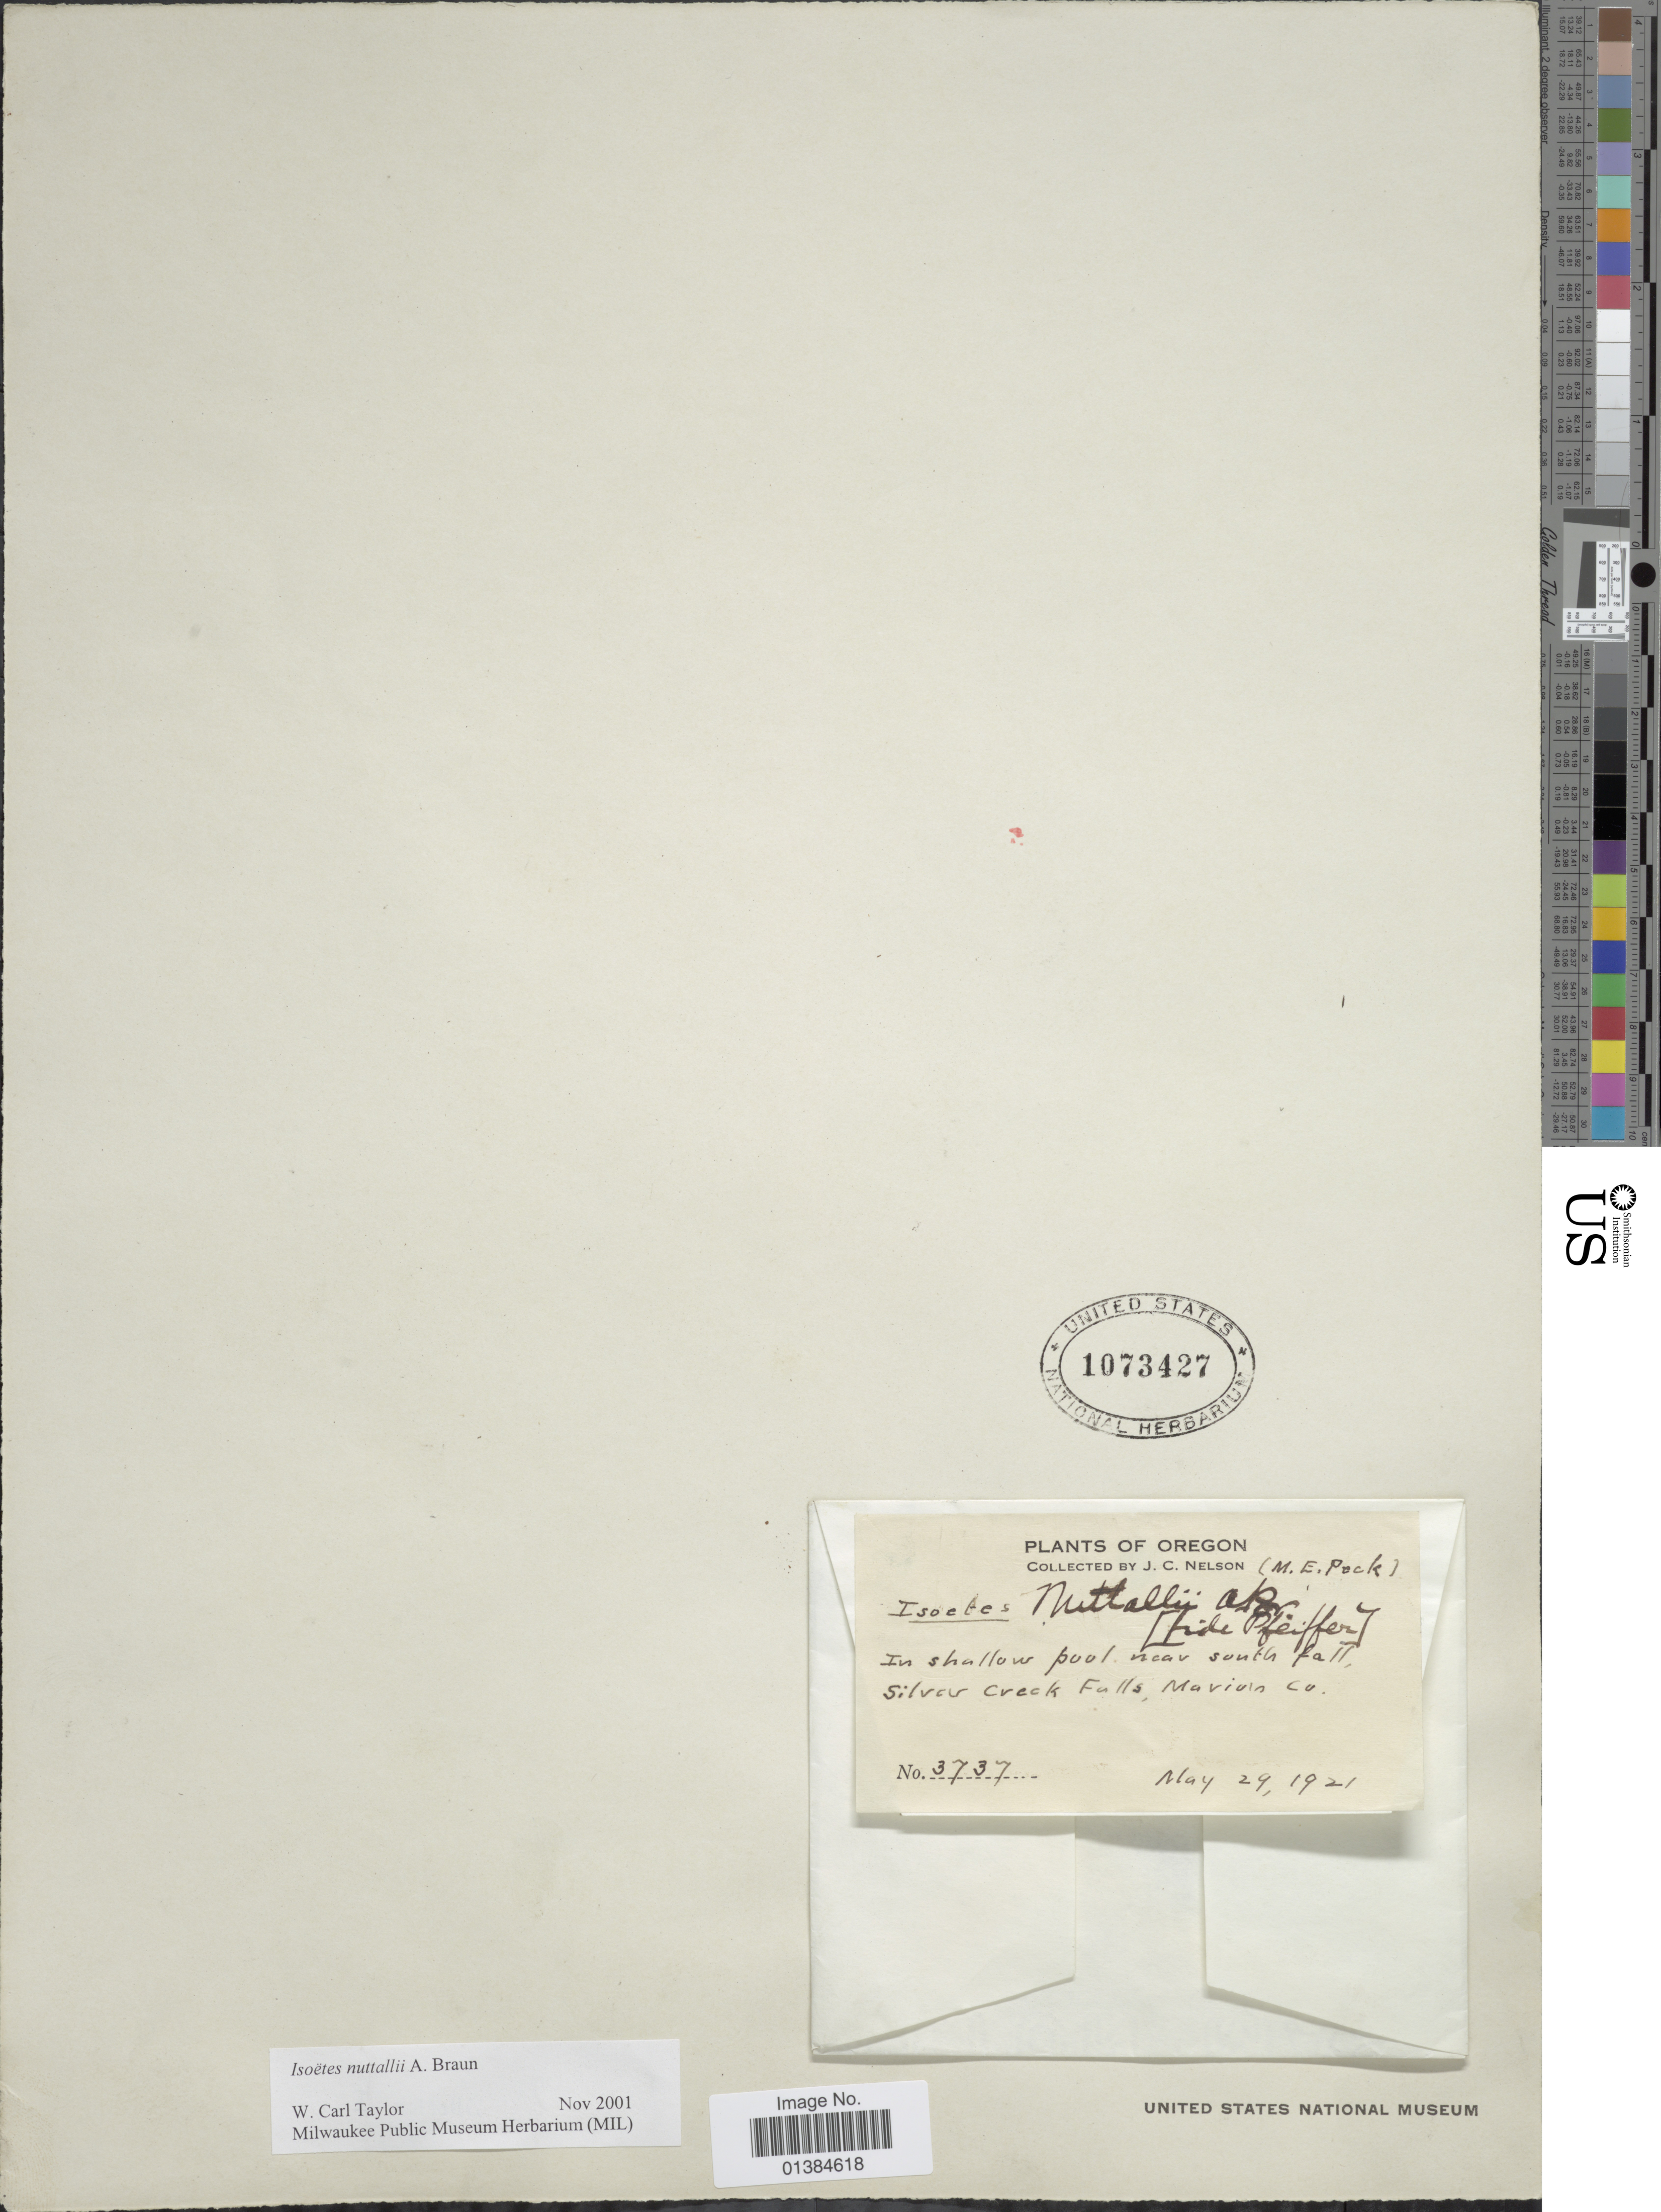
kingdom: Plantae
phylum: Tracheophyta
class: Lycopodiopsida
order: Isoetales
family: Isoetaceae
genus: Isoetes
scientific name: Isoetes nuttallii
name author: A. Braun ex Engelm.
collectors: J. C. Nelson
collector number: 3737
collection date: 1921-05-29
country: United States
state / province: Oregon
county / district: Marion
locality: In shallow pool near south fall, Silver Creek Falls, Marion Co.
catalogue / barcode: US 1073427